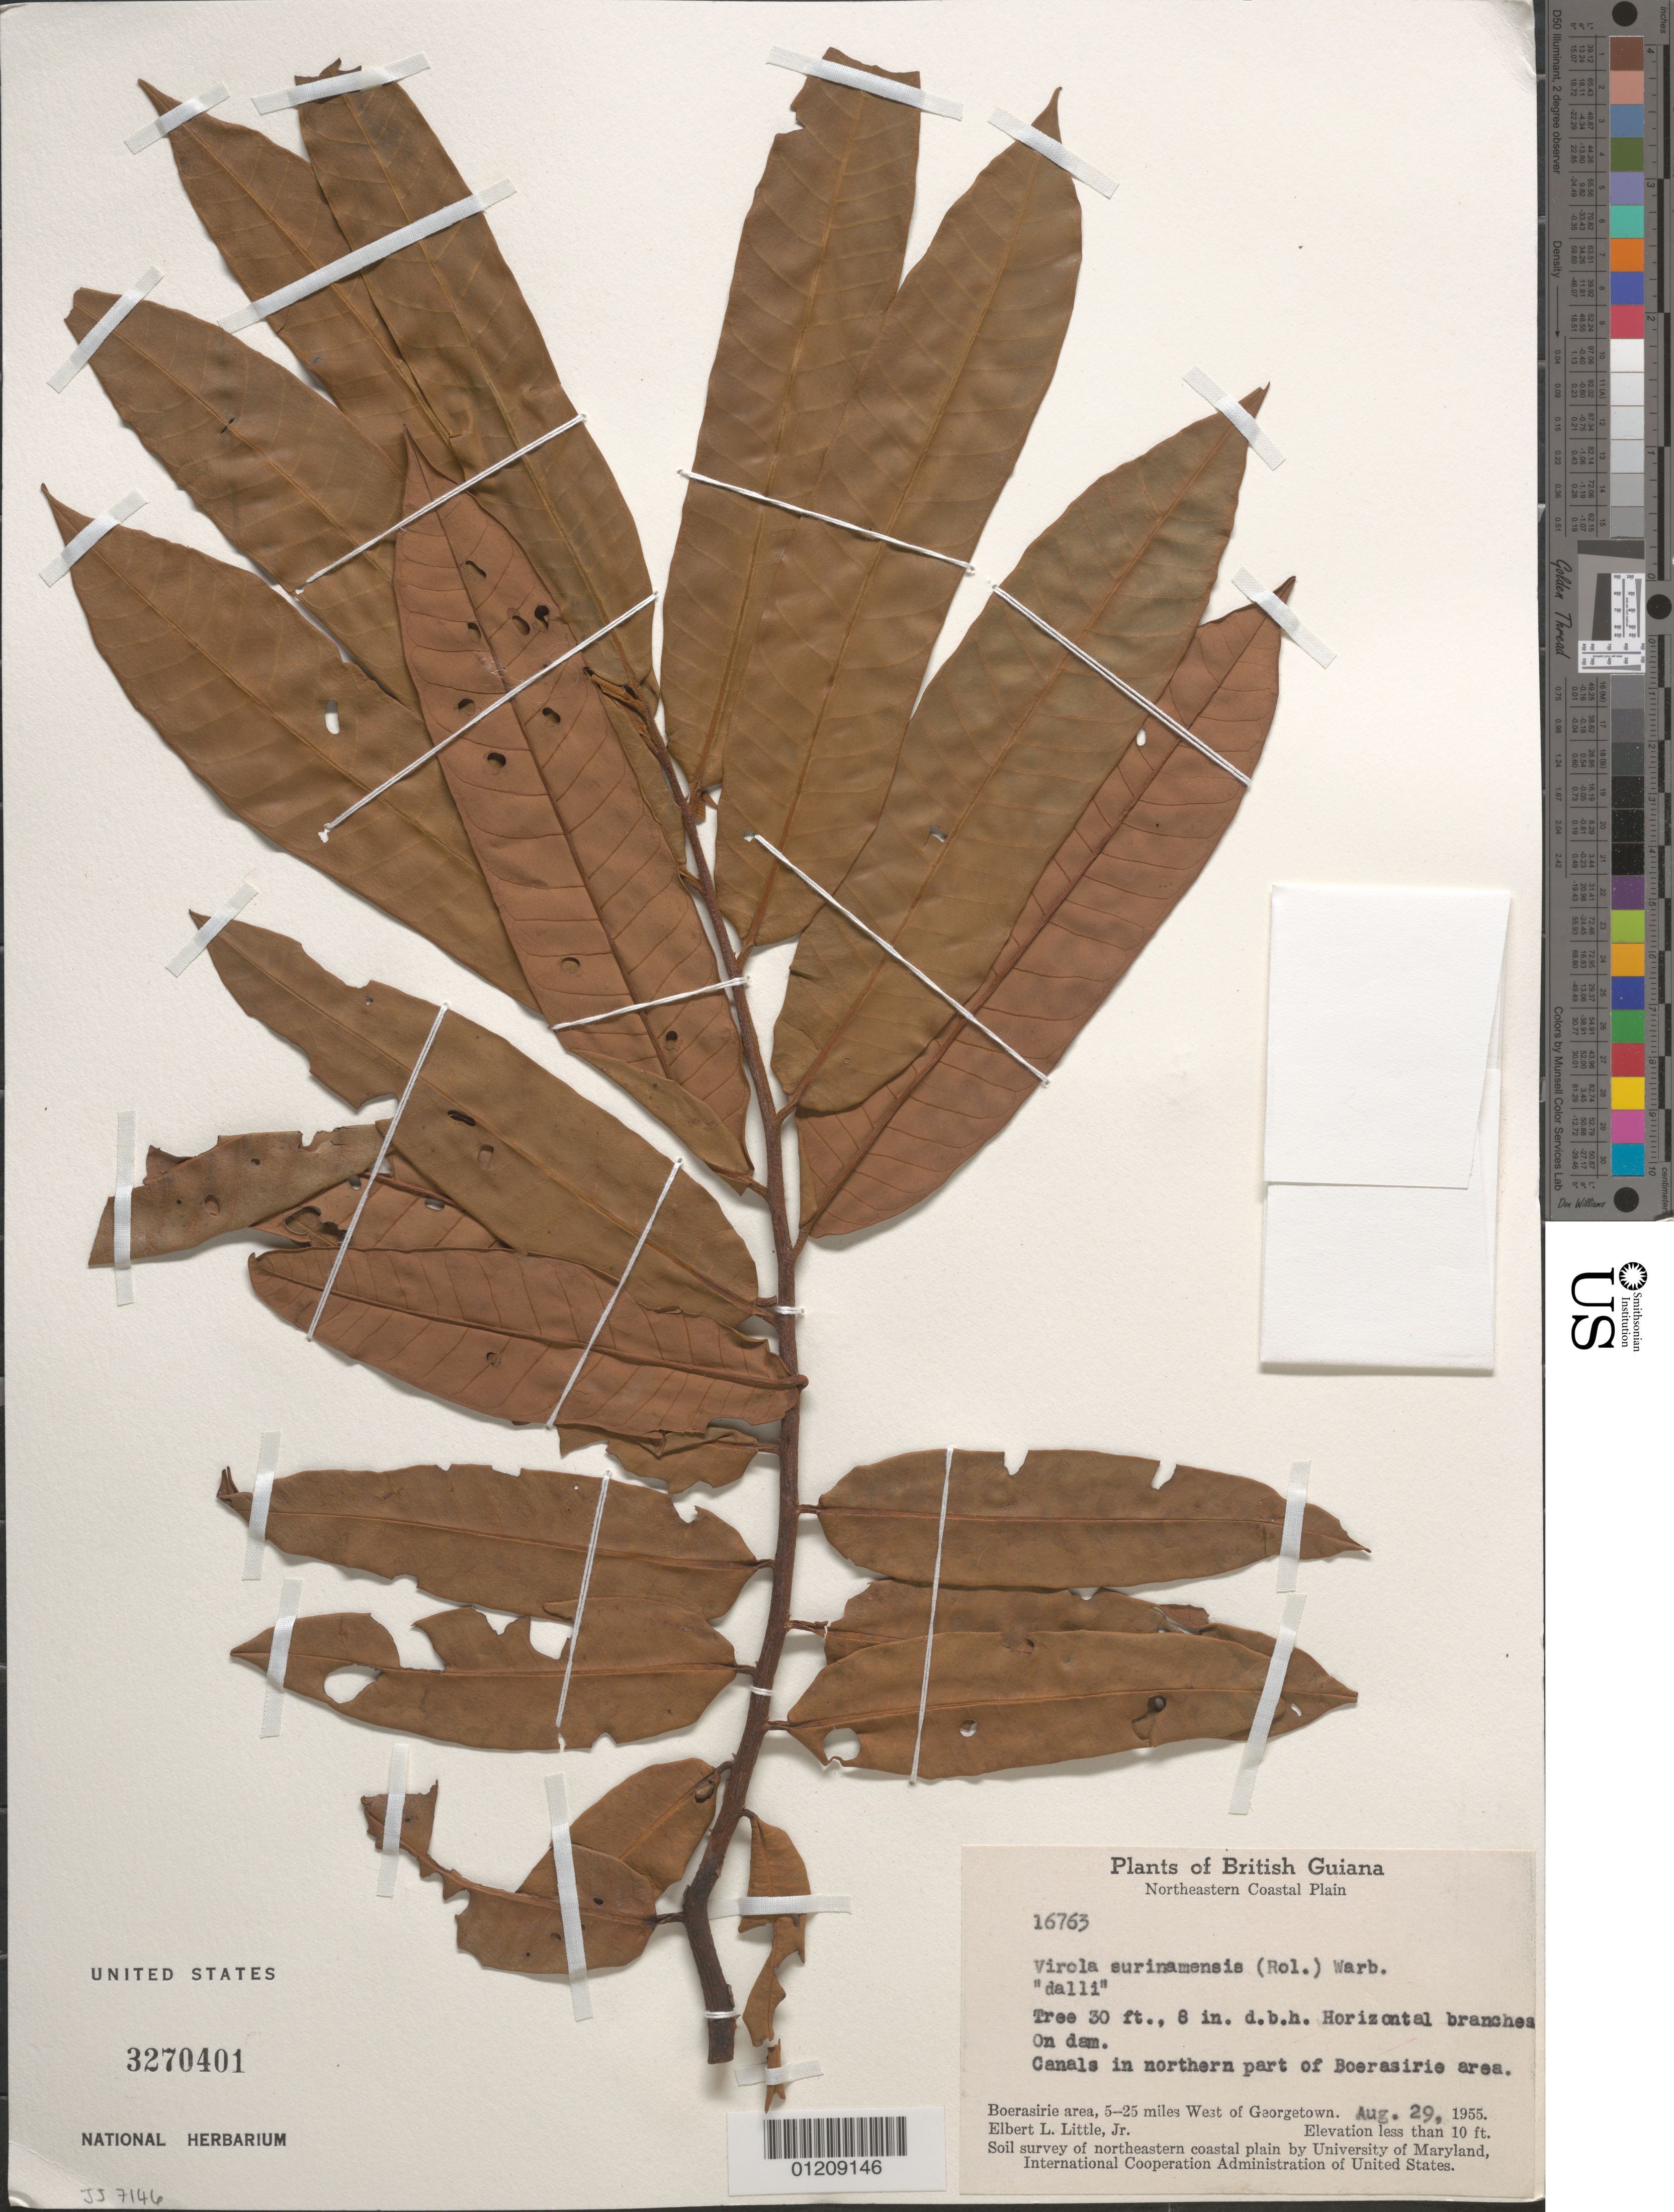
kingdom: Plantae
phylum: Tracheophyta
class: Magnoliopsida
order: Magnoliales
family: Myristicaceae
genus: Virola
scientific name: Virola surinamensis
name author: (Rol.) Warb.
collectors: E. L. Little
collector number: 16763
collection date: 1955-08-29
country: Guyana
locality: Boerasirie area, 5-25 miles West of Georgetown. Canals in northern part of Boerasirie area. On dam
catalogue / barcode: US 3270401